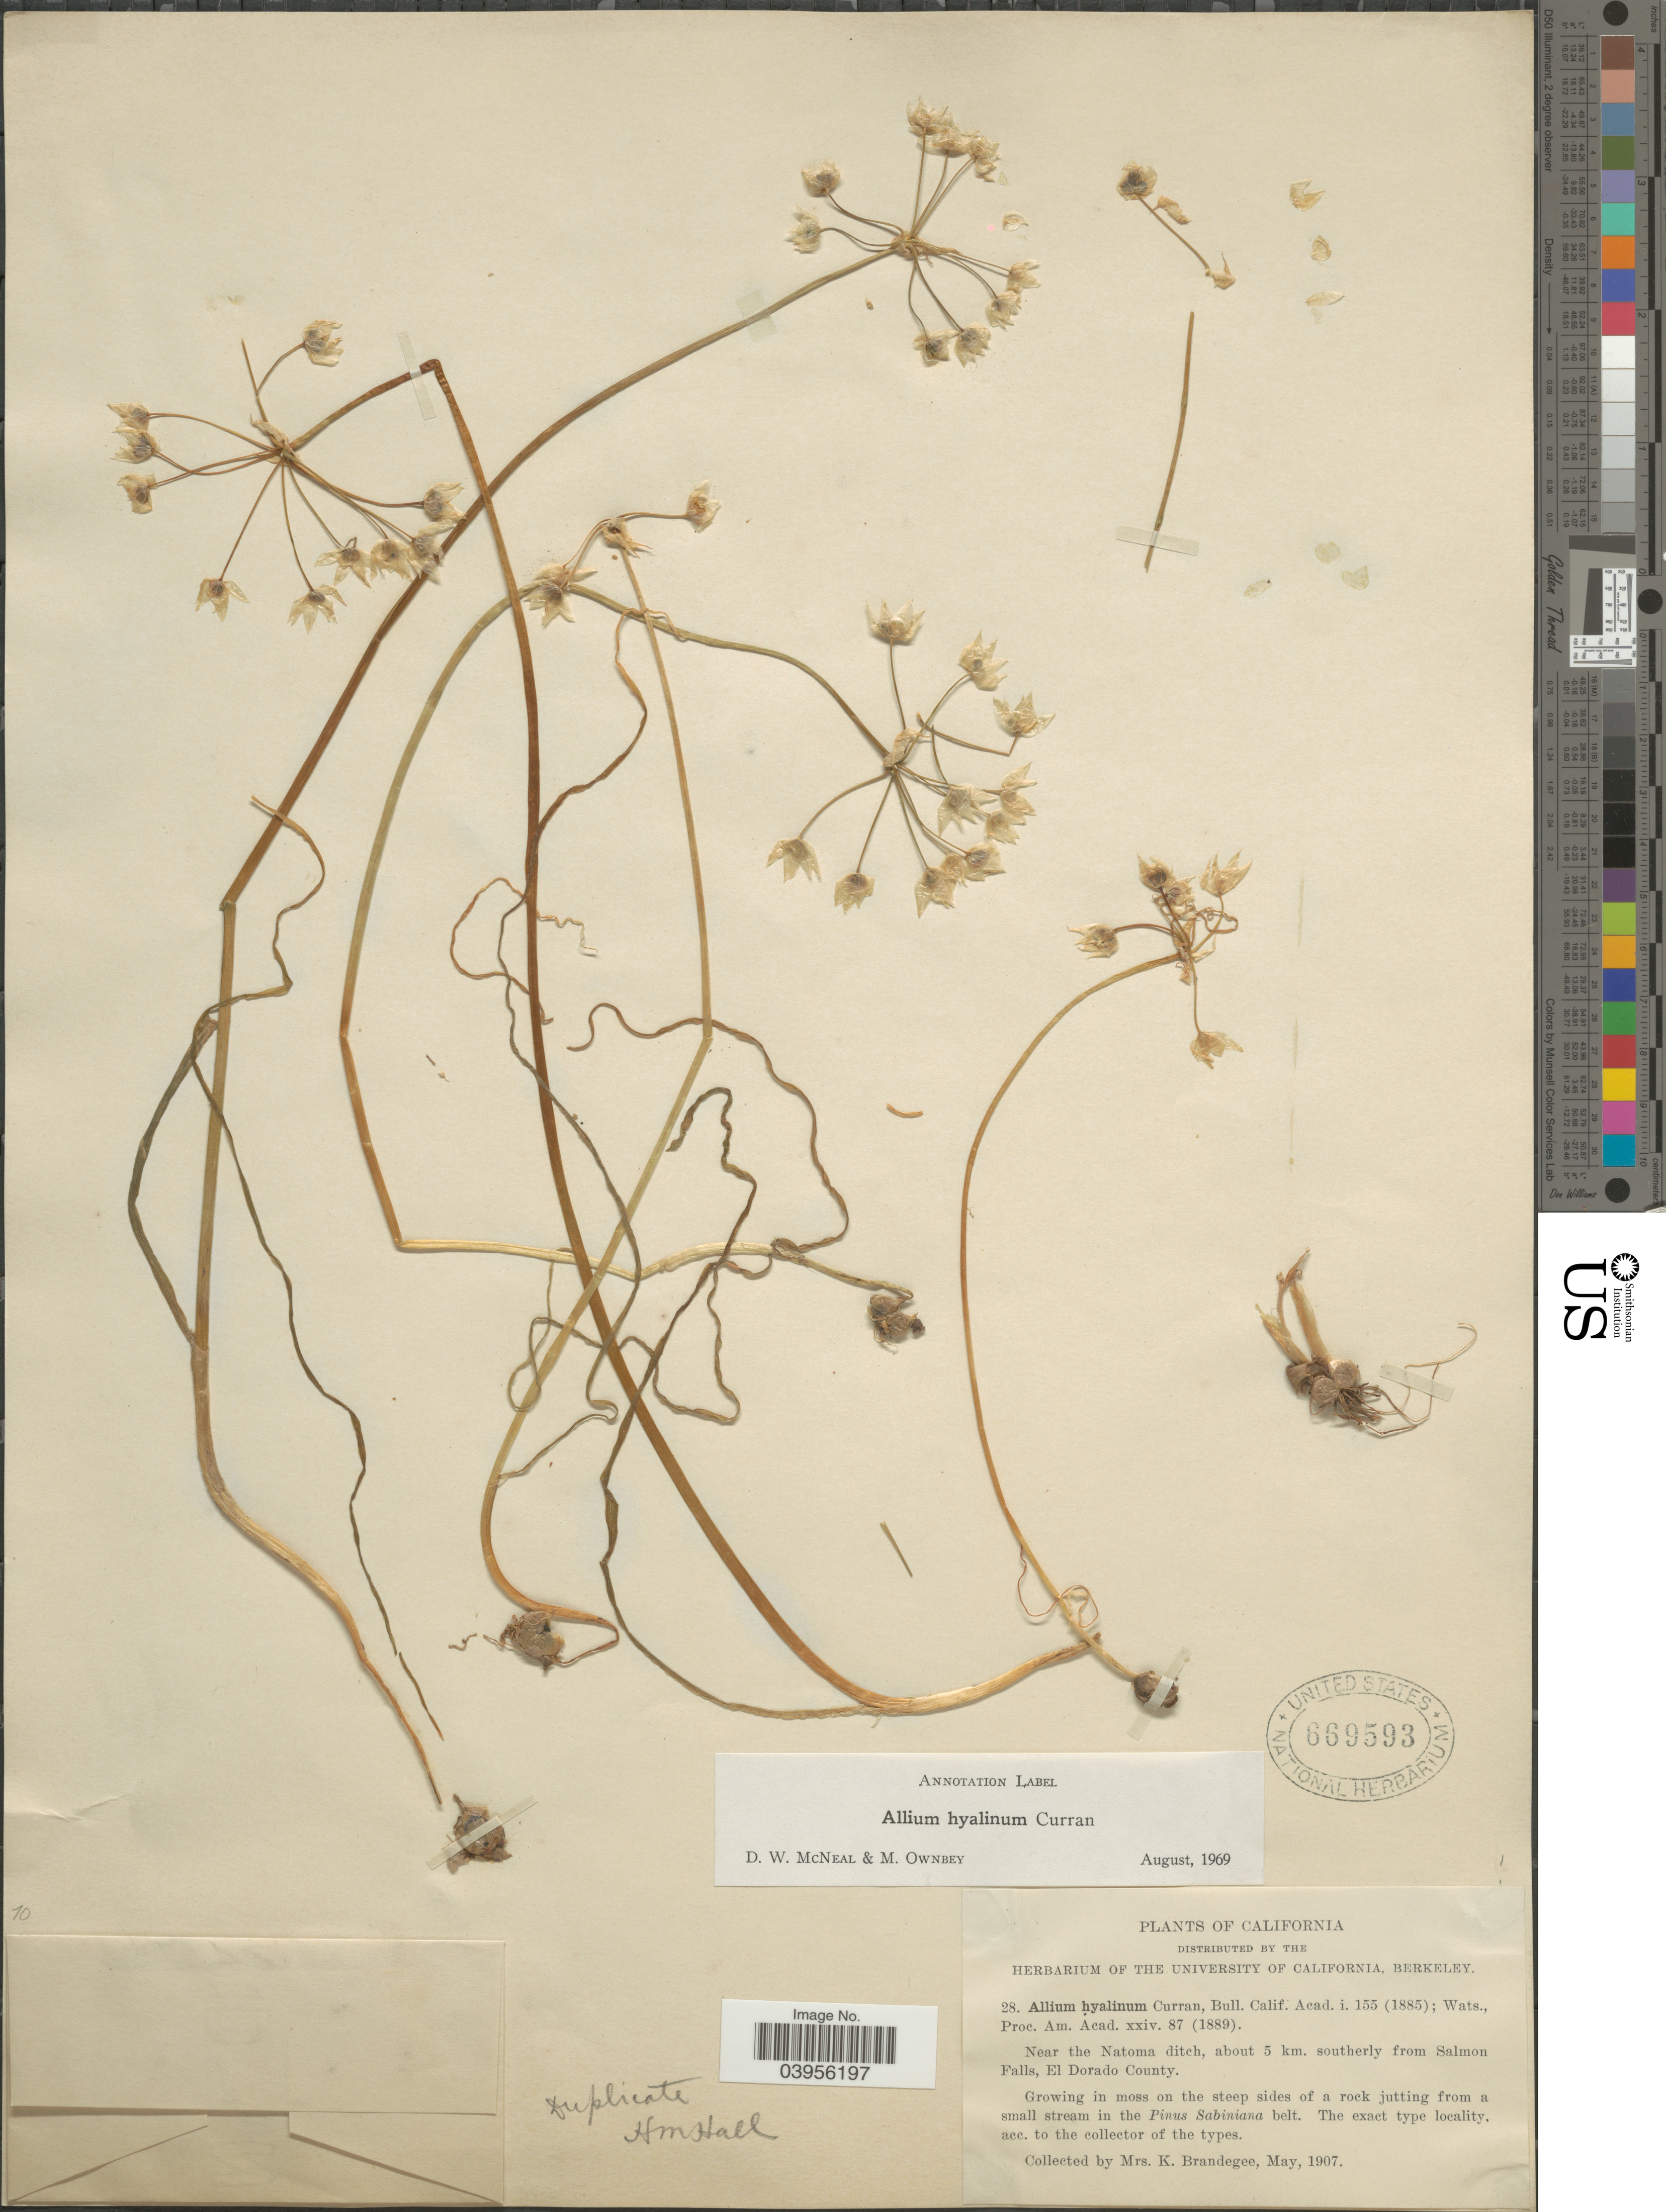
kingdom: Plantae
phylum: Tracheophyta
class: Liliopsida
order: Asparagales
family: Amaryllidaceae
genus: Allium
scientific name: Allium hyalinum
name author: Curran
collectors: M. K. Brandegee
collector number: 28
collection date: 1907-05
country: United States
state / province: California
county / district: El Dorado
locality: Near the Natoma ditch, about 5 km. southerly from Salmon Falls, El Dorado County.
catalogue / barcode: US 669593